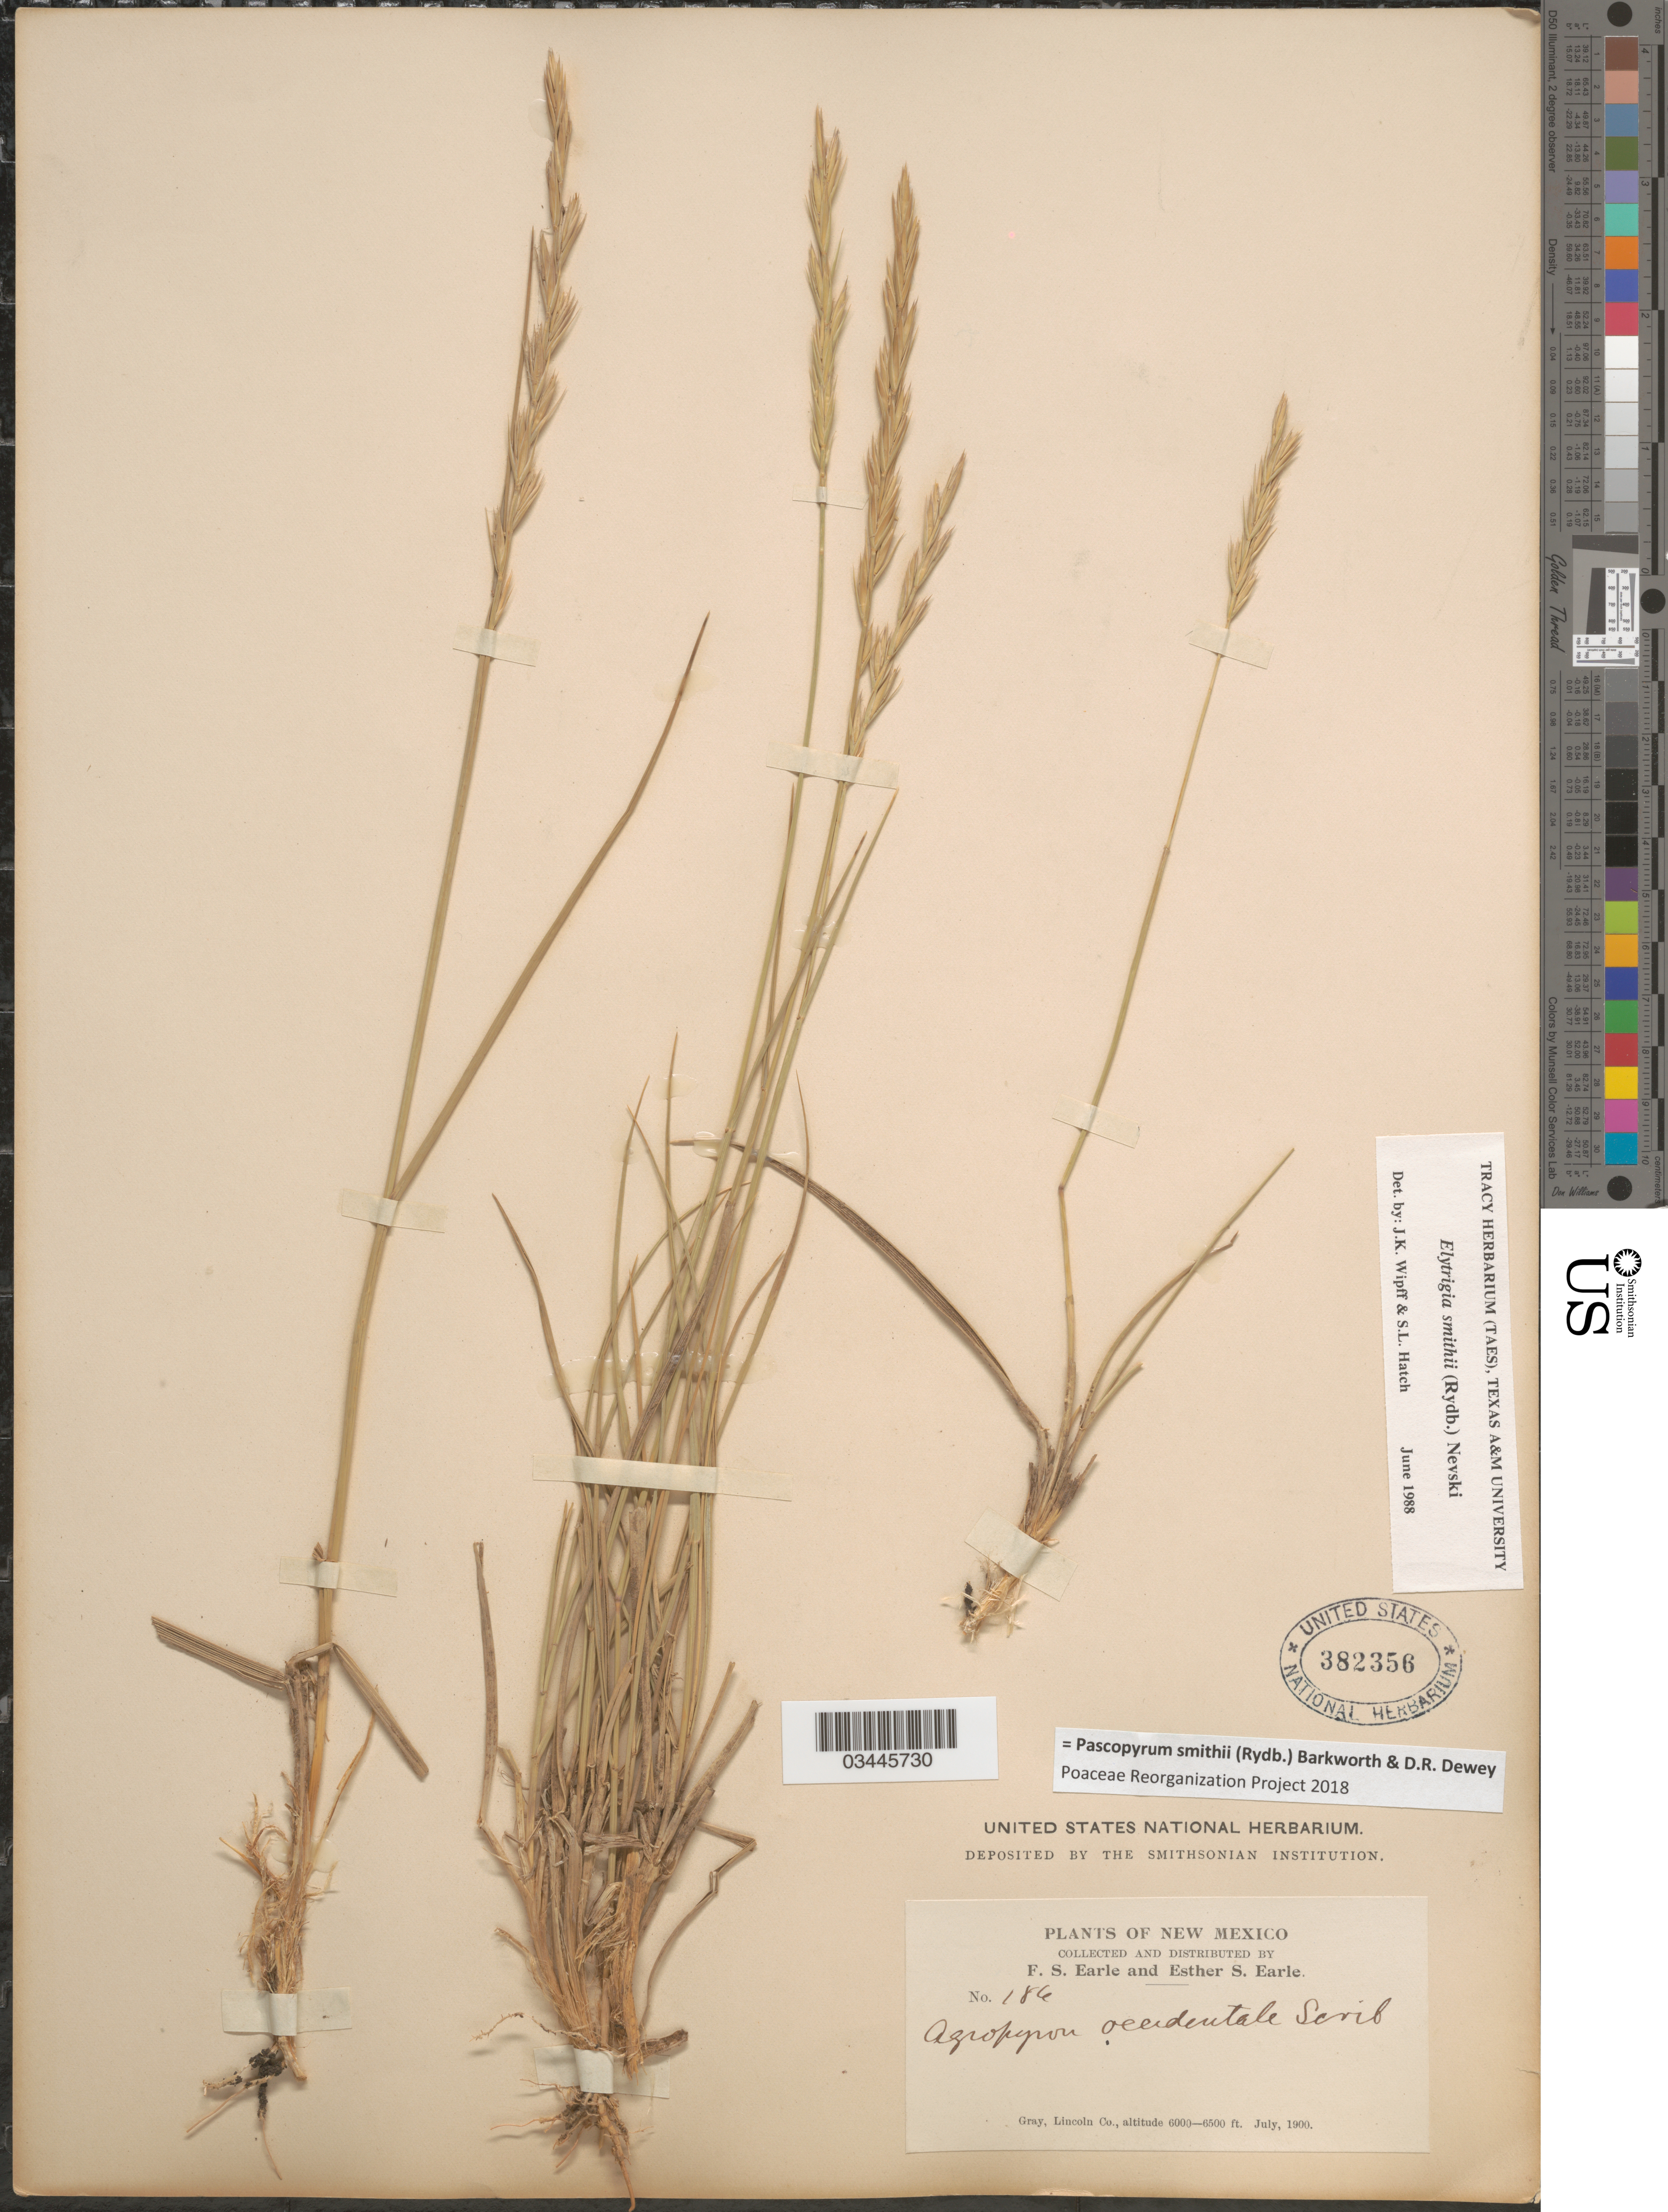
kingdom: Plantae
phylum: Tracheophyta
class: Liliopsida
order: Poales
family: Poaceae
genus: Pascopyrum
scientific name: Pascopyrum smithii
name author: (Rydb.) Barkworth & Dewey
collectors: F. S. Earle & E. S. Earle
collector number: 186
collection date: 1900-07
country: United States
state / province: New Mexico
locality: Gray, Lincoln Co.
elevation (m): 1829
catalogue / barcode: US 382356